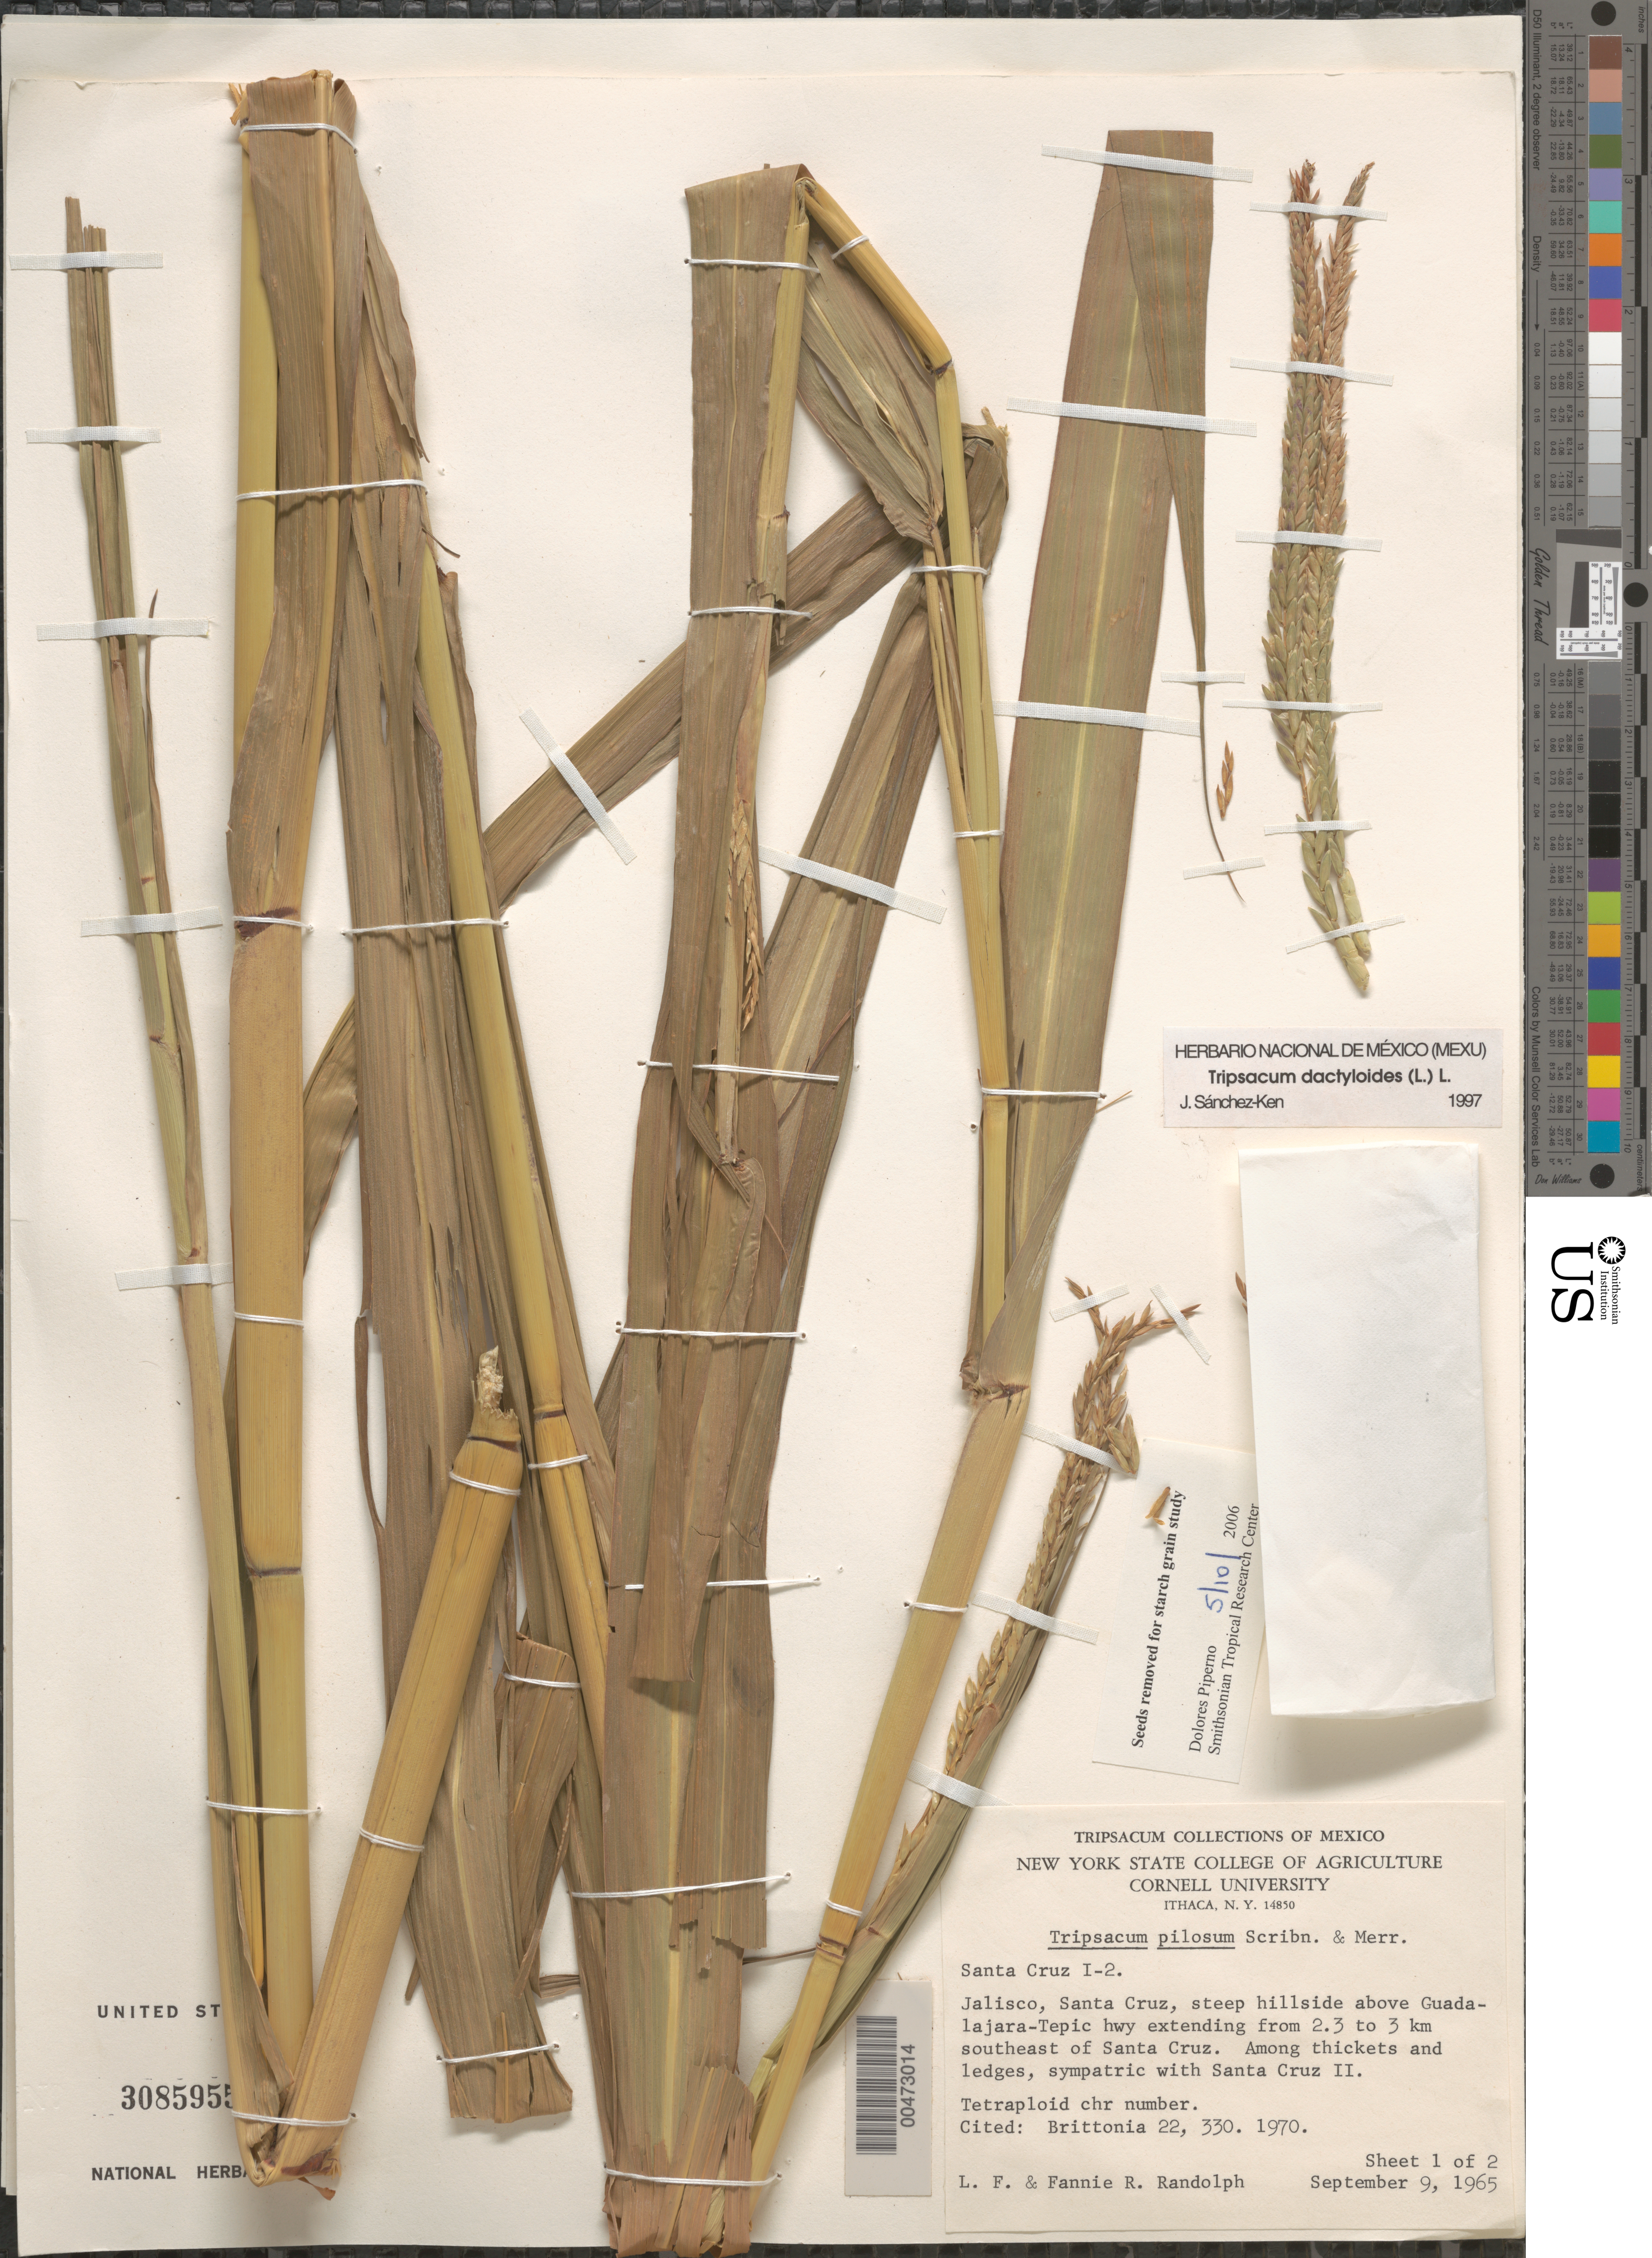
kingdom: Plantae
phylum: Tracheophyta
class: Liliopsida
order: Poales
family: Poaceae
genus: Tripsacum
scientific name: Tripsacum dactyloides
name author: (L.) L.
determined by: Sánchez-Ken, J. G.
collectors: L. F. Randolph & F. Randolph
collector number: Sta. Cr. I-2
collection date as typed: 9 Sep 1965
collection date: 1965-09-09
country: Mexico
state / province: Jalisco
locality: Santa Cruz, above Guadalajara - Tepic Hwy extending from 2.3 to 3 km SE of Santa Cruz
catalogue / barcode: US 3085955